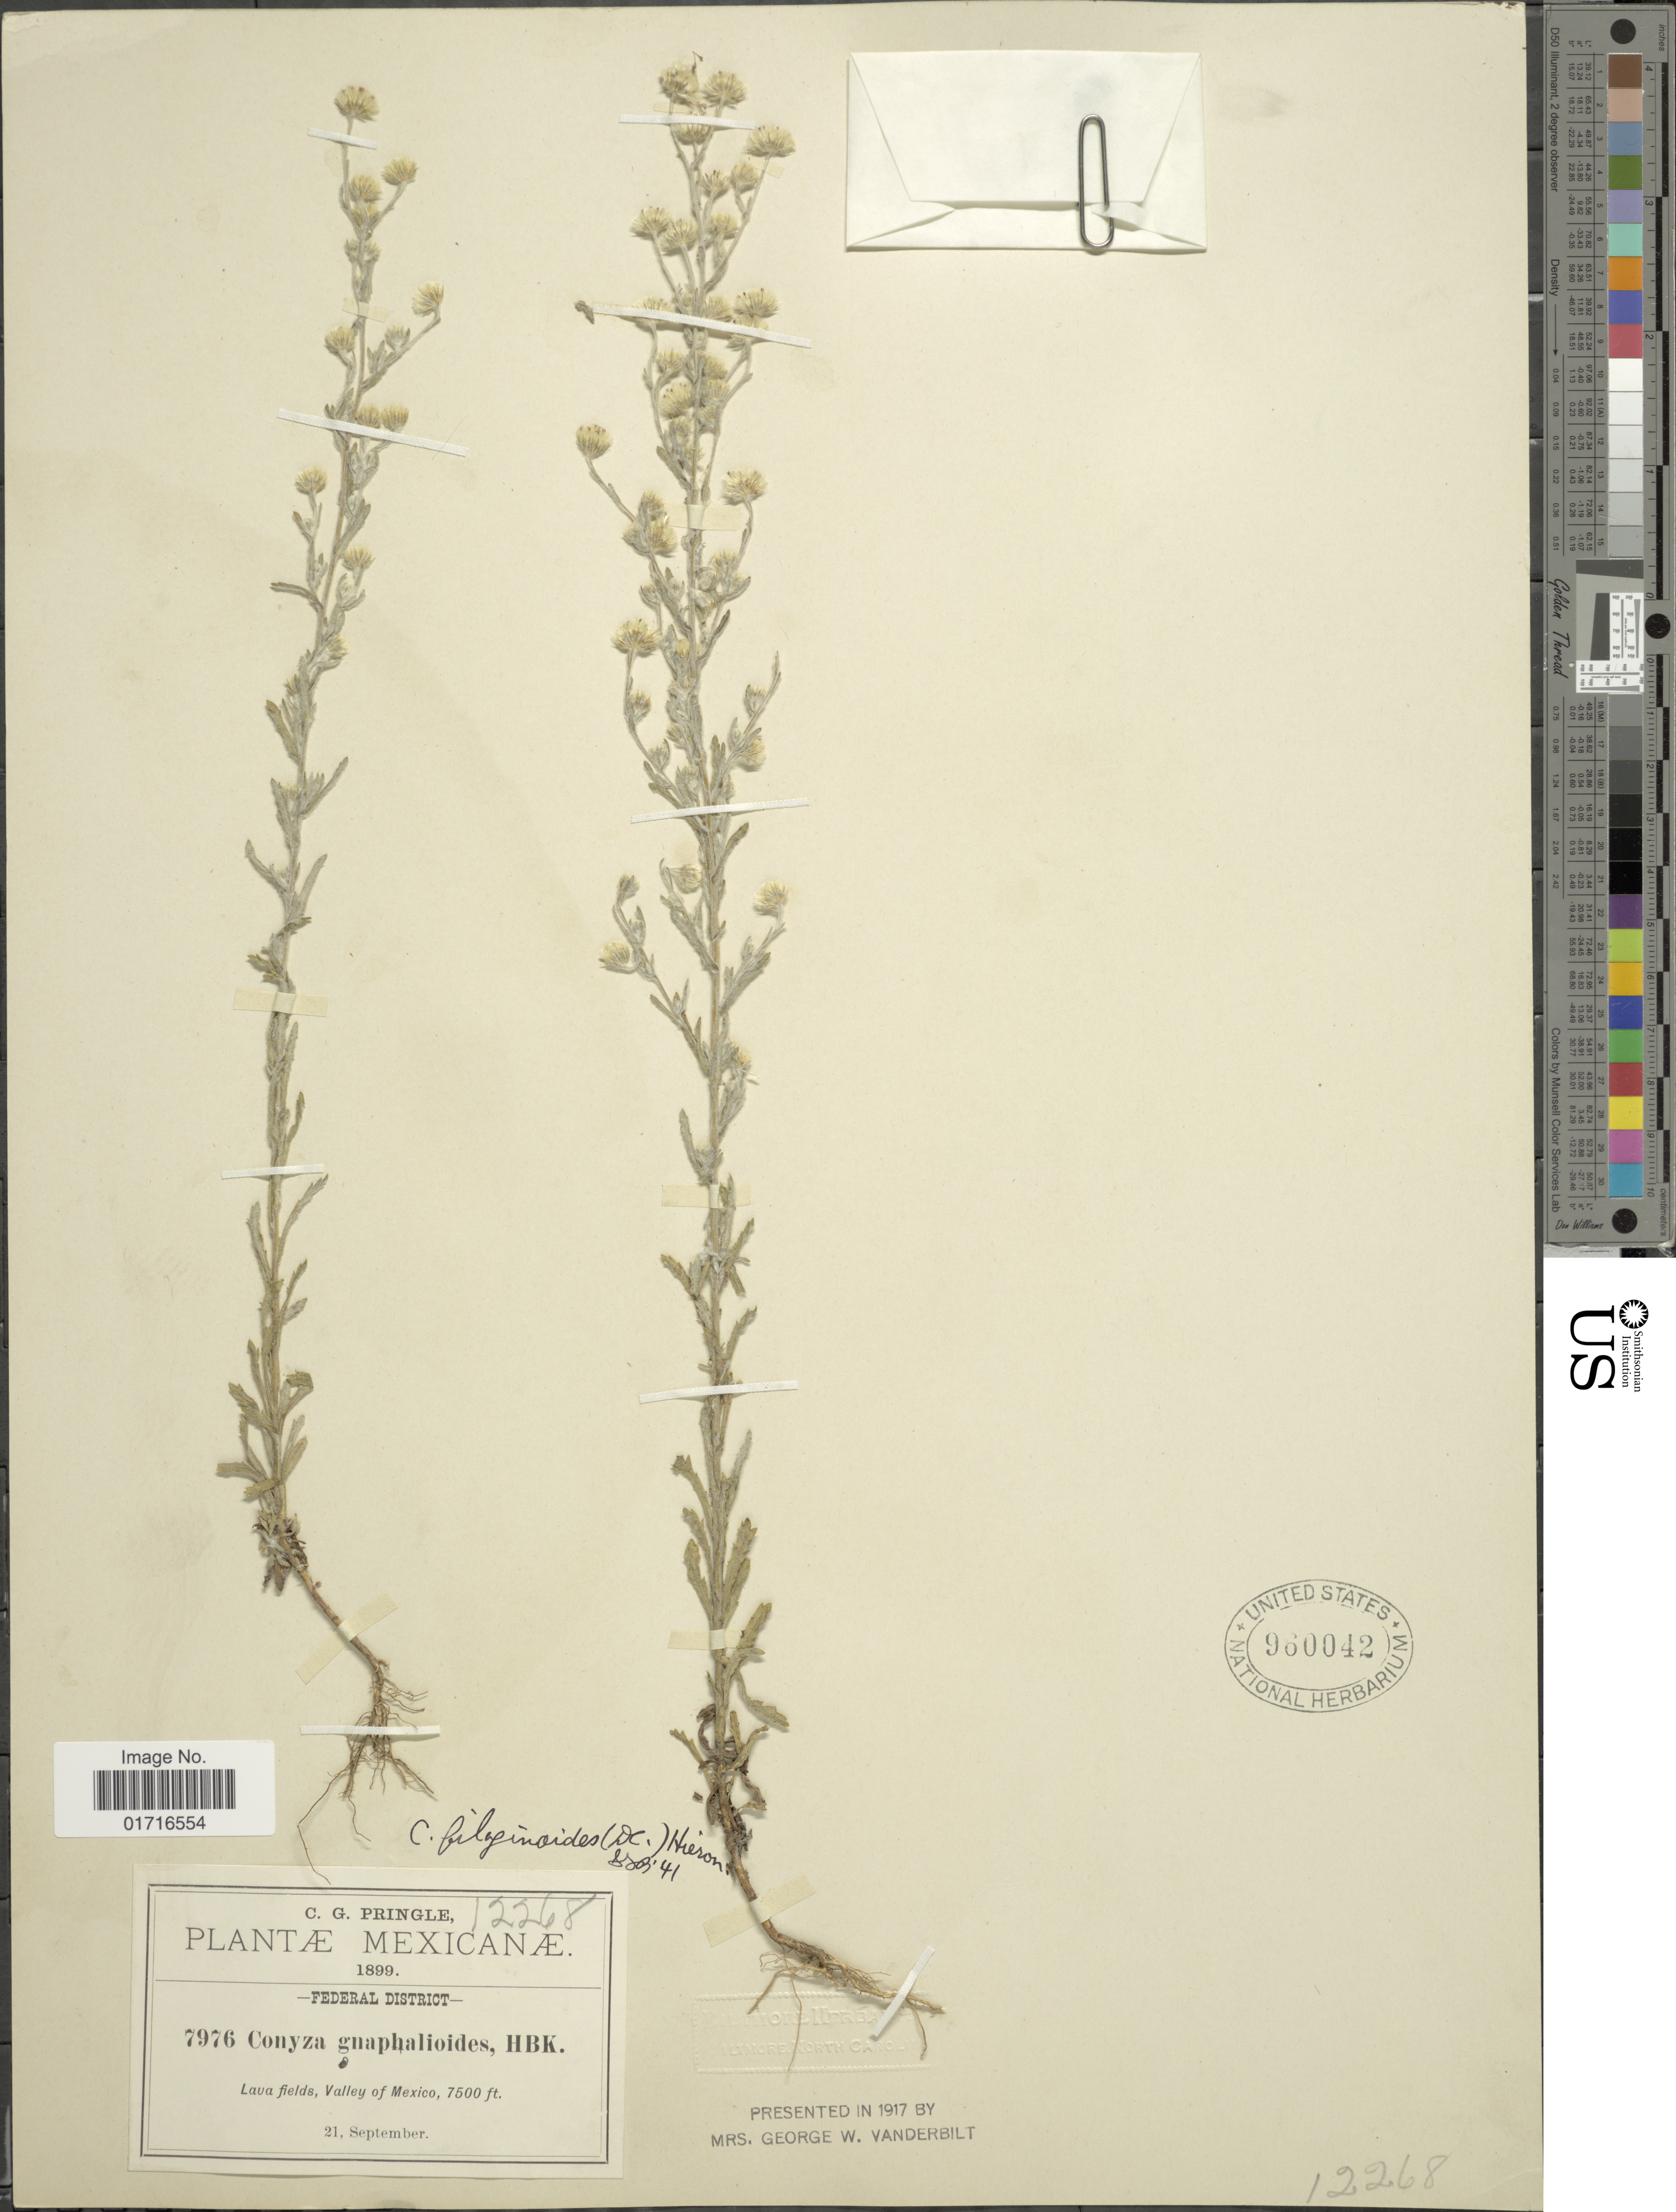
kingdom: Plantae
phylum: Tracheophyta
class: Magnoliopsida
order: Asterales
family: Asteraceae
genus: Conyza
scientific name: Conyza filaginoides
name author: (DC.) Hieron.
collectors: C. G. Pringle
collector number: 7976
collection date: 1899-09-21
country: Mexico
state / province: Distrito Federal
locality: Lava Fields, Valley of Mexico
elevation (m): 2286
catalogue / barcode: US 960042